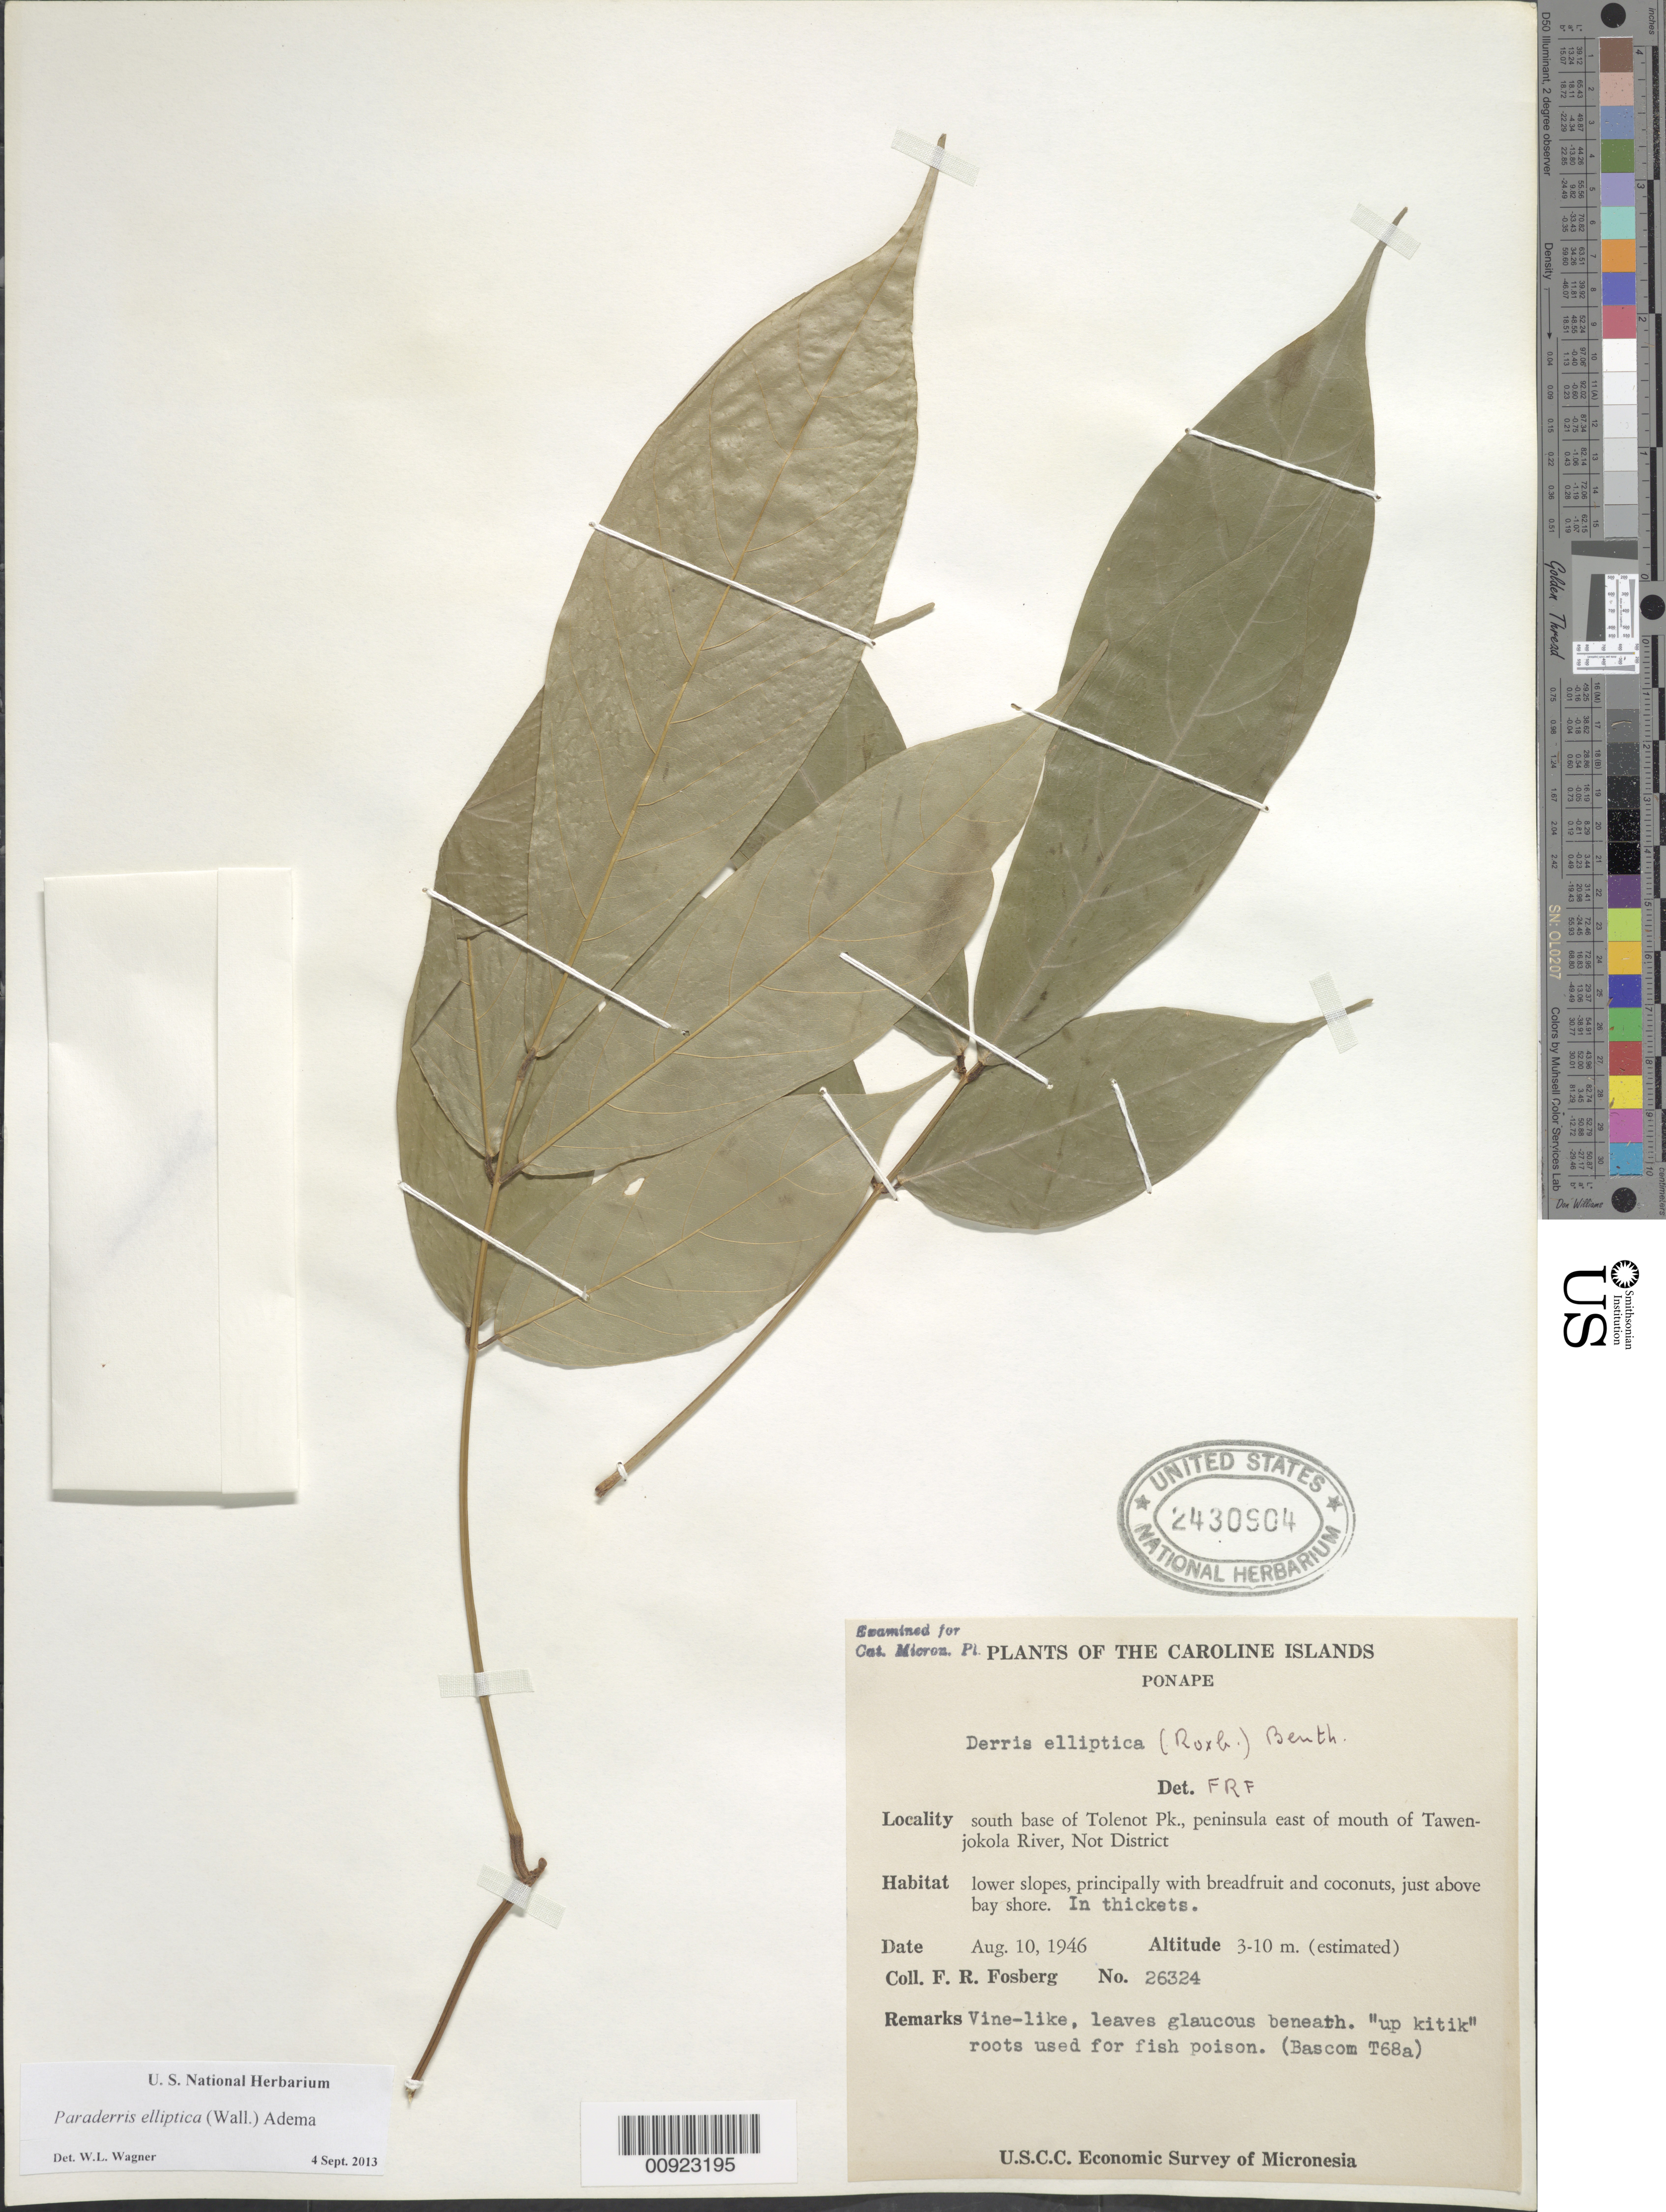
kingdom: Plantae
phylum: Tracheophyta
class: Magnoliopsida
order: Fabales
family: Fabaceae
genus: Derris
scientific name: Derris elliptica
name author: (Wall.) Benth.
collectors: F. R. Fosberg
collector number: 26324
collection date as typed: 10 Aug 1946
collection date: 1946-08-10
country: Micronesia, Federated States of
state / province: Pohnpei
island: Pohnpei [Ponape]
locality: south base of Tolenot Pk., peninsula east of mouth of Tawenjokola River, Not District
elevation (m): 3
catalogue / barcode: US 2430904